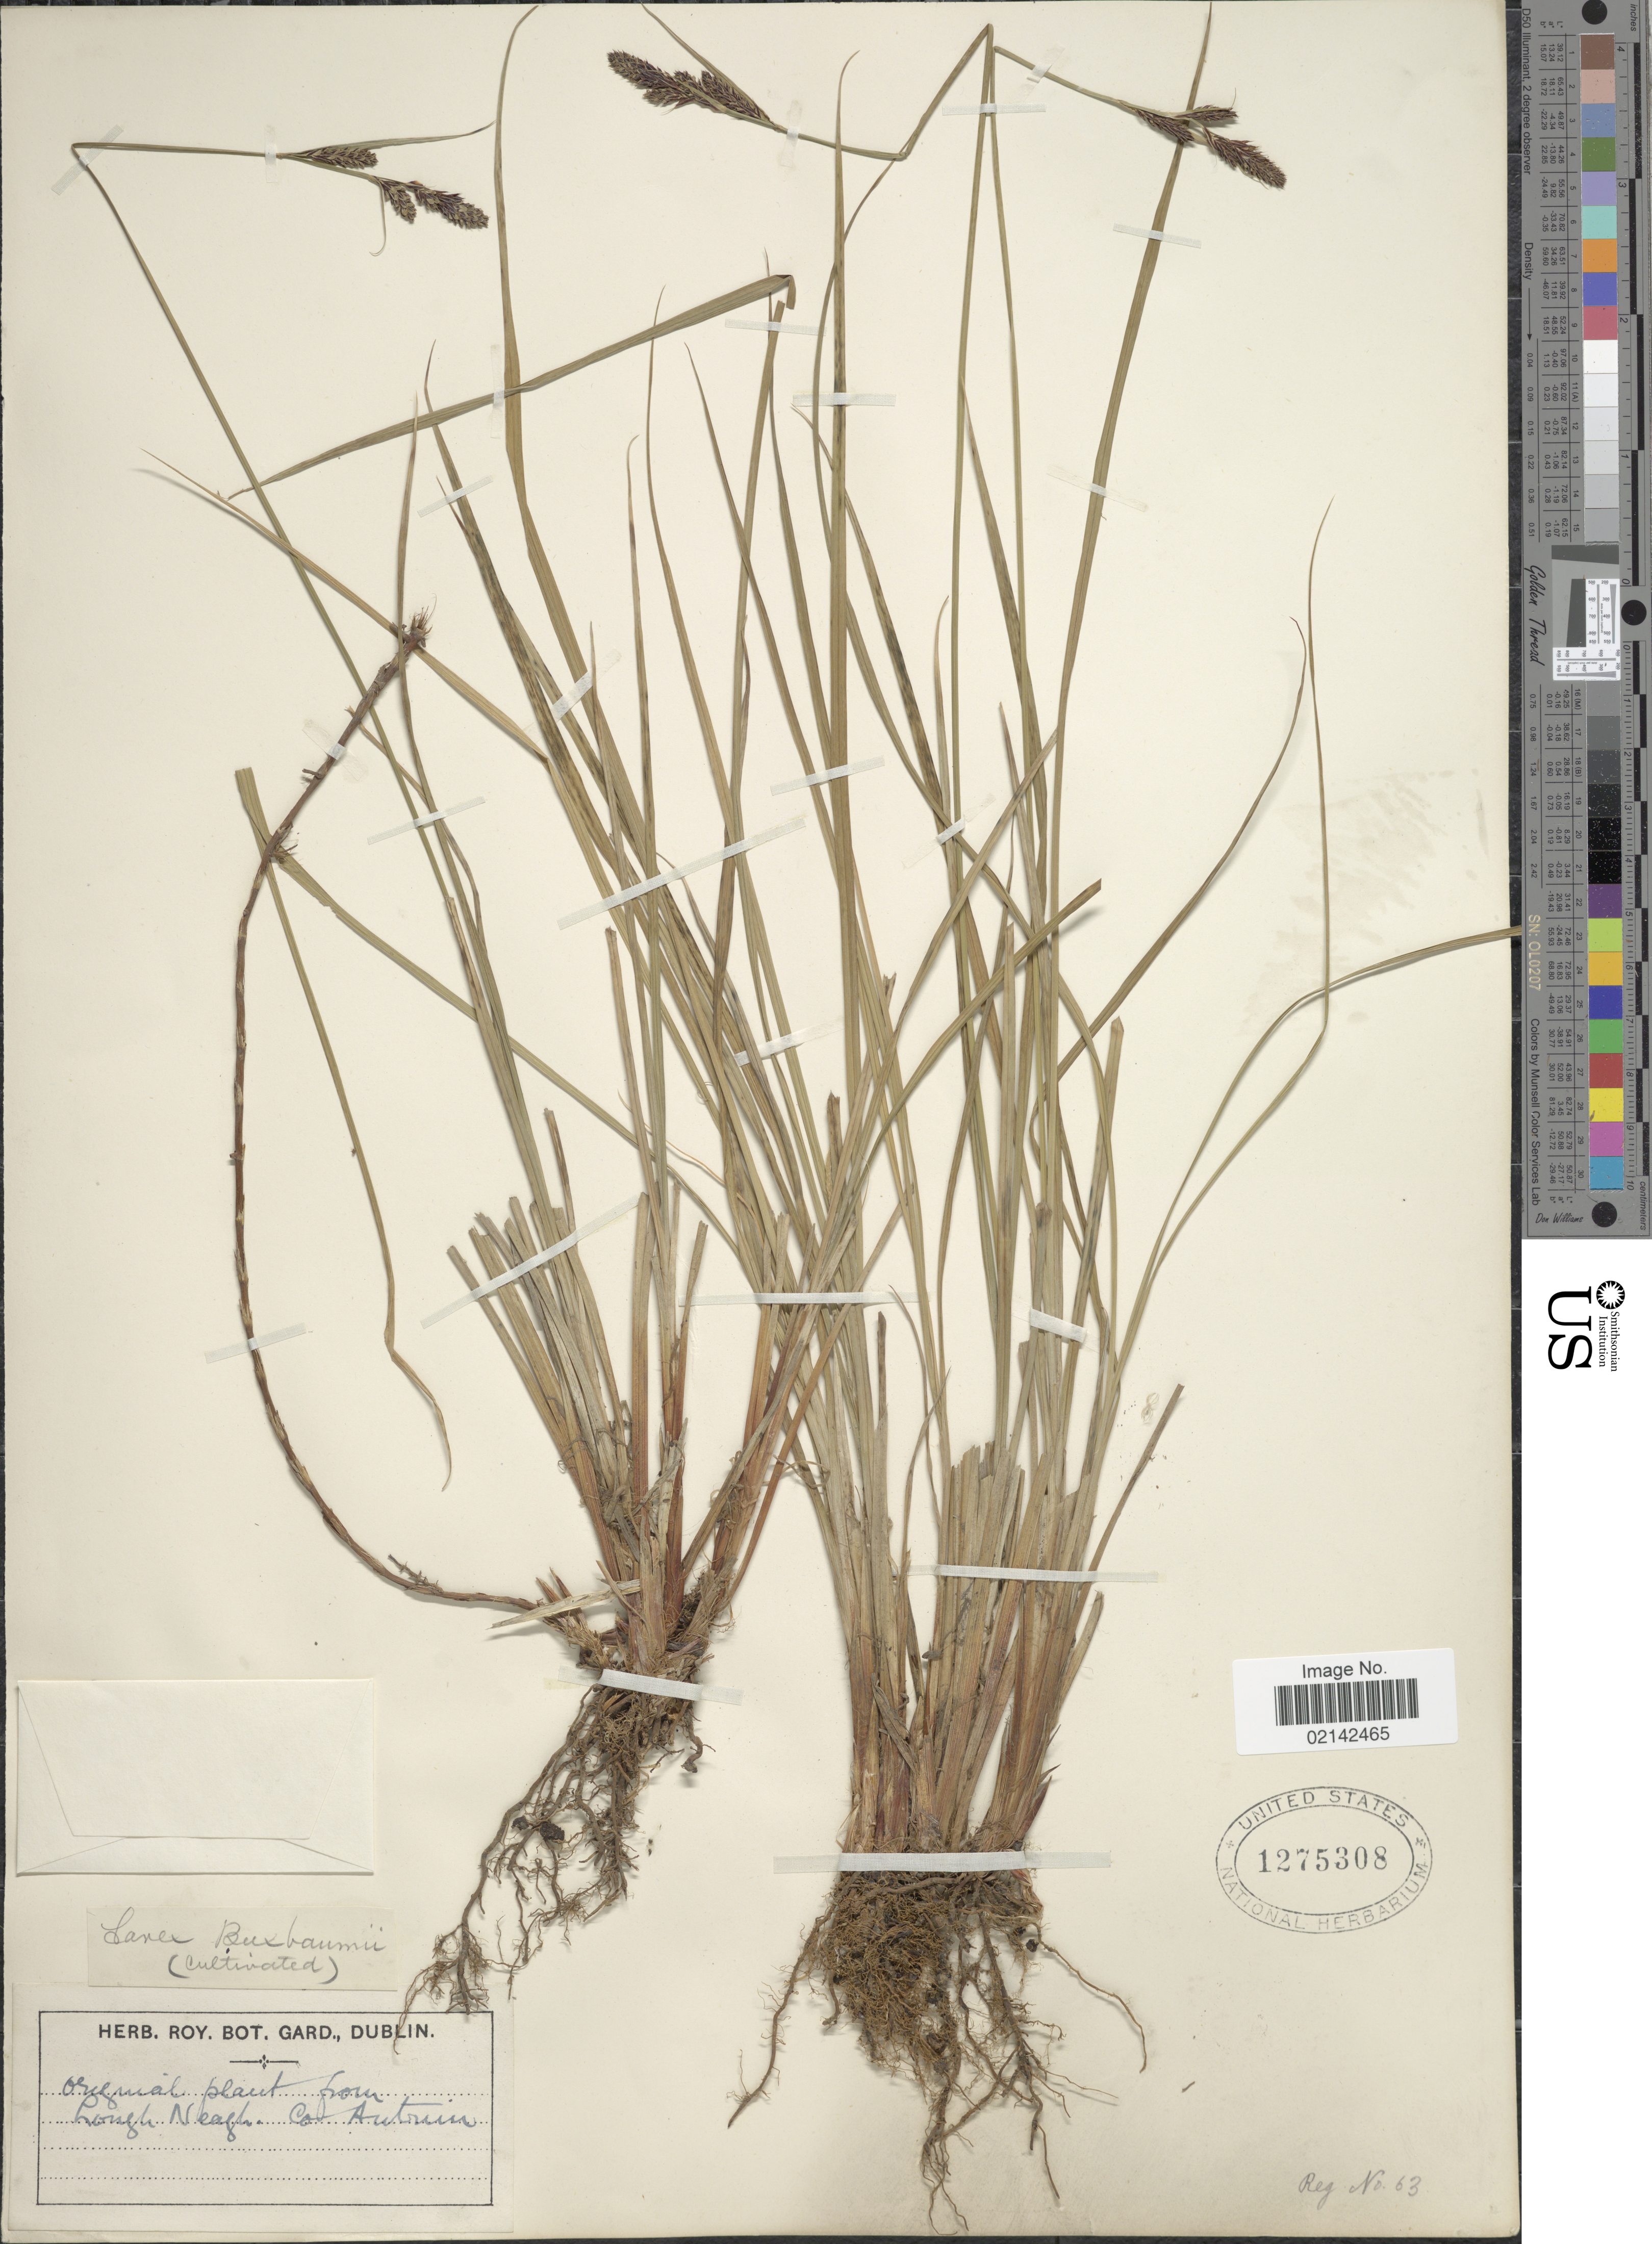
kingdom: Plantae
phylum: Tracheophyta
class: Liliopsida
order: Poales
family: Cyperaceae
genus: Carex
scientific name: Carex buxbaumii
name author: Wahlenb.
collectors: Ex herb. Roy. Bot. Gard.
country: United Kingdom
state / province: Northern Ireland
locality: Lough Neagh. Co Antrim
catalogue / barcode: US 1275308